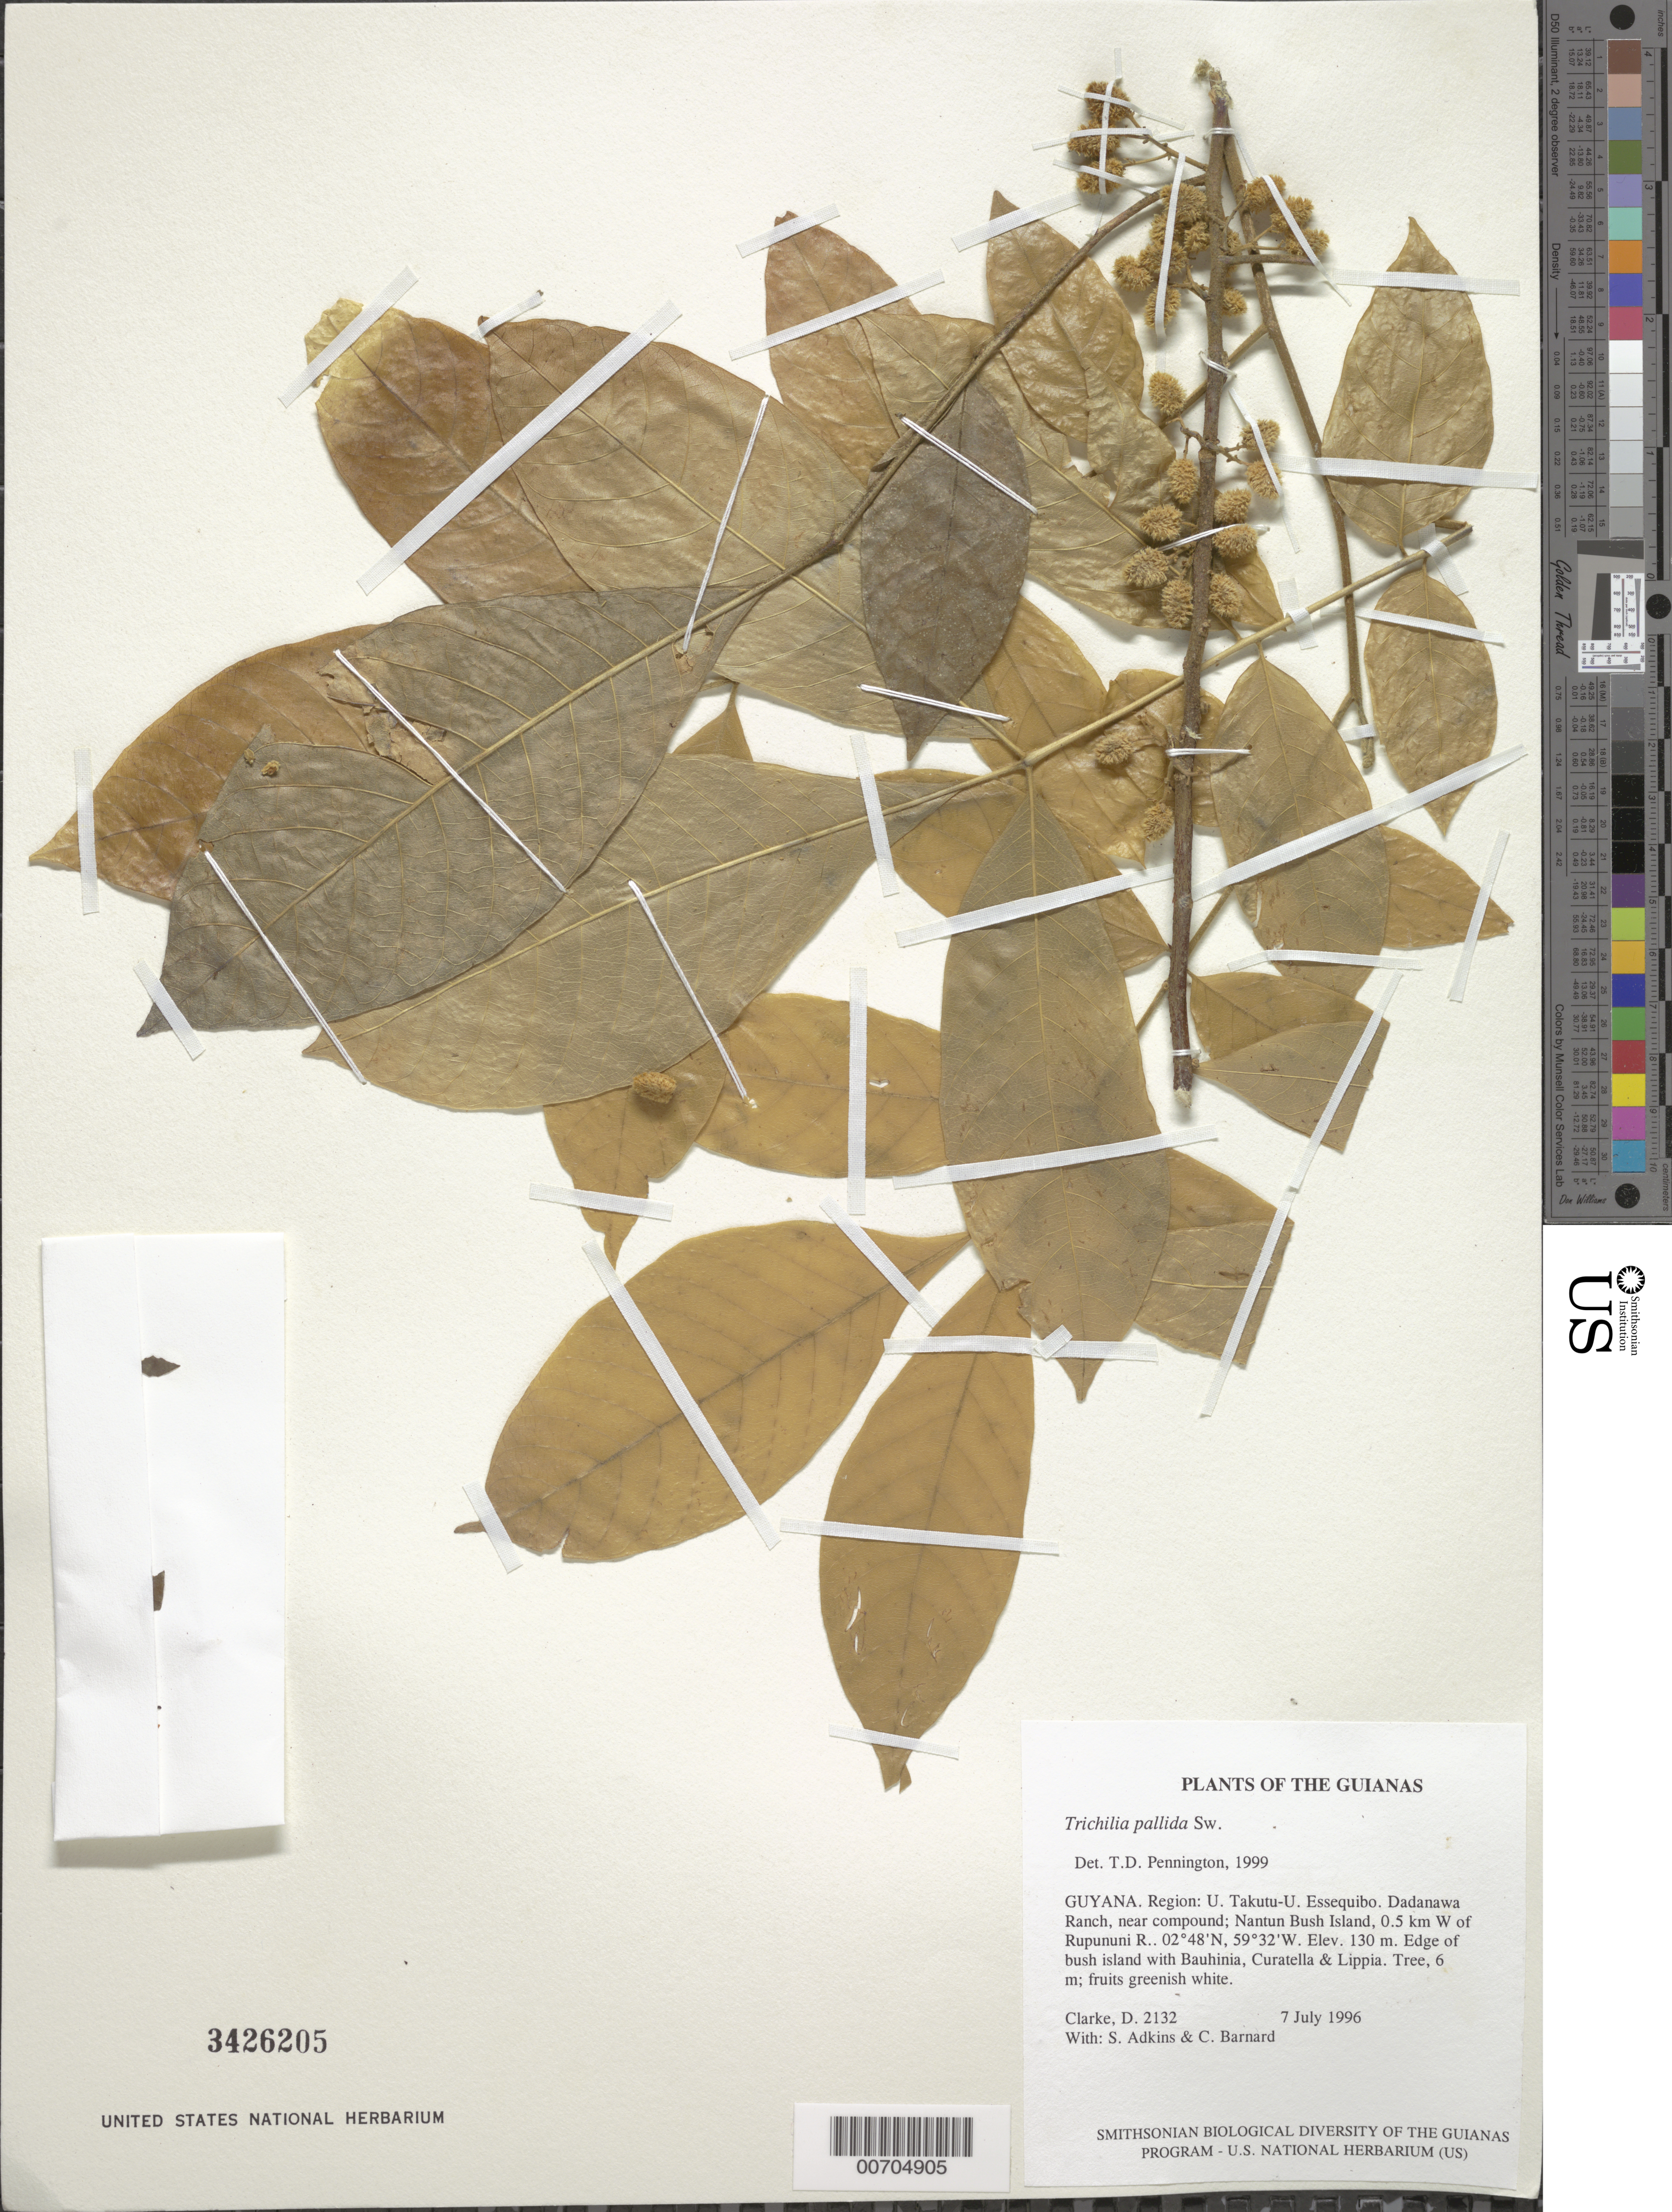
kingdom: Plantae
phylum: Tracheophyta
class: Magnoliopsida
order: Sapindales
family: Meliaceae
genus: Trichilia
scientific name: Trichilia pallida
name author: Sw.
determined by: Pennington, T. D., (K)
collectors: H. D. Clarke, S. Adkins & C. Bernard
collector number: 2132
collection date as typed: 7 July 1996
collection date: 1996-07-07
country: Guyana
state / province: U. Takutu-U. Essequibo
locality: Dadanawa Ranch, near compound; Nantun Bush Island, 0.5 km W of Rupununi R.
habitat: Edge of bush island with Bauhinia, Curatella & Lippia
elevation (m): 130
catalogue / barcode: US 3426205